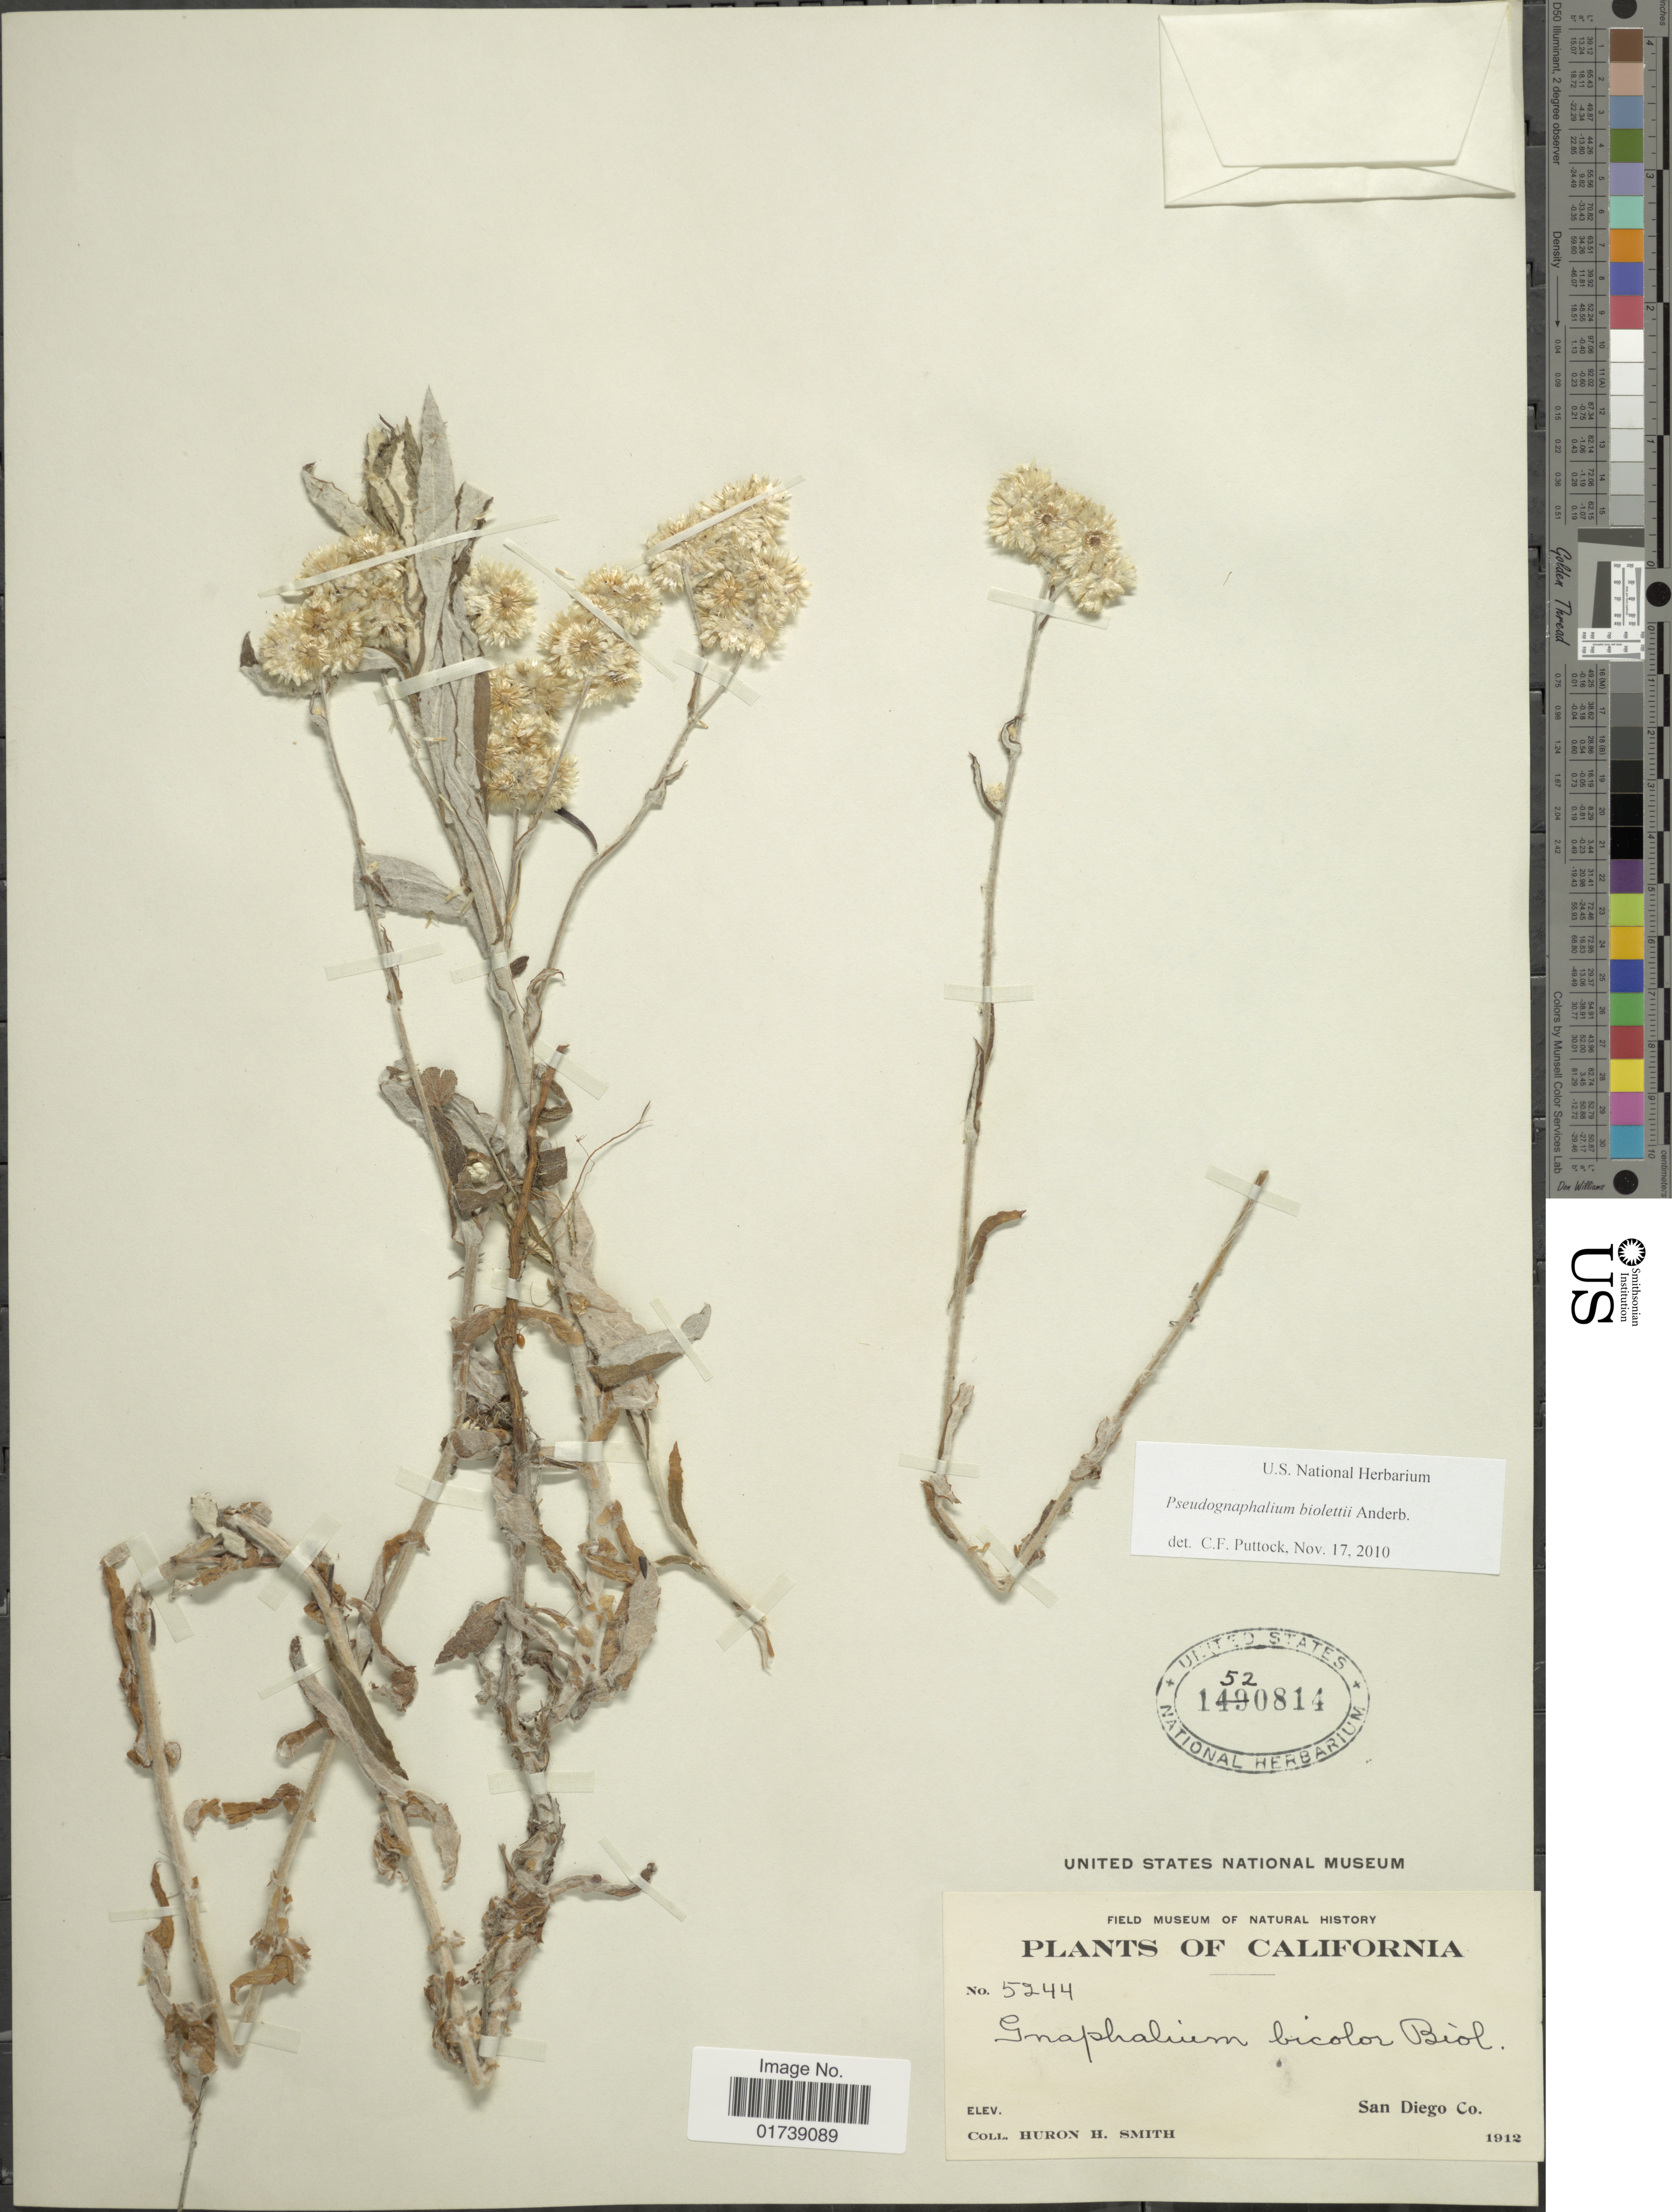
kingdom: Plantae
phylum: Tracheophyta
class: Magnoliopsida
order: Asterales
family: Asteraceae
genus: Pseudognaphalium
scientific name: Pseudognaphalium biolettii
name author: Anderb.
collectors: Huron H. Smith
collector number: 5244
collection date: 1912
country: United States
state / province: California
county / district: San Diego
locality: San Diego Co.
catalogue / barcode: US 1520814